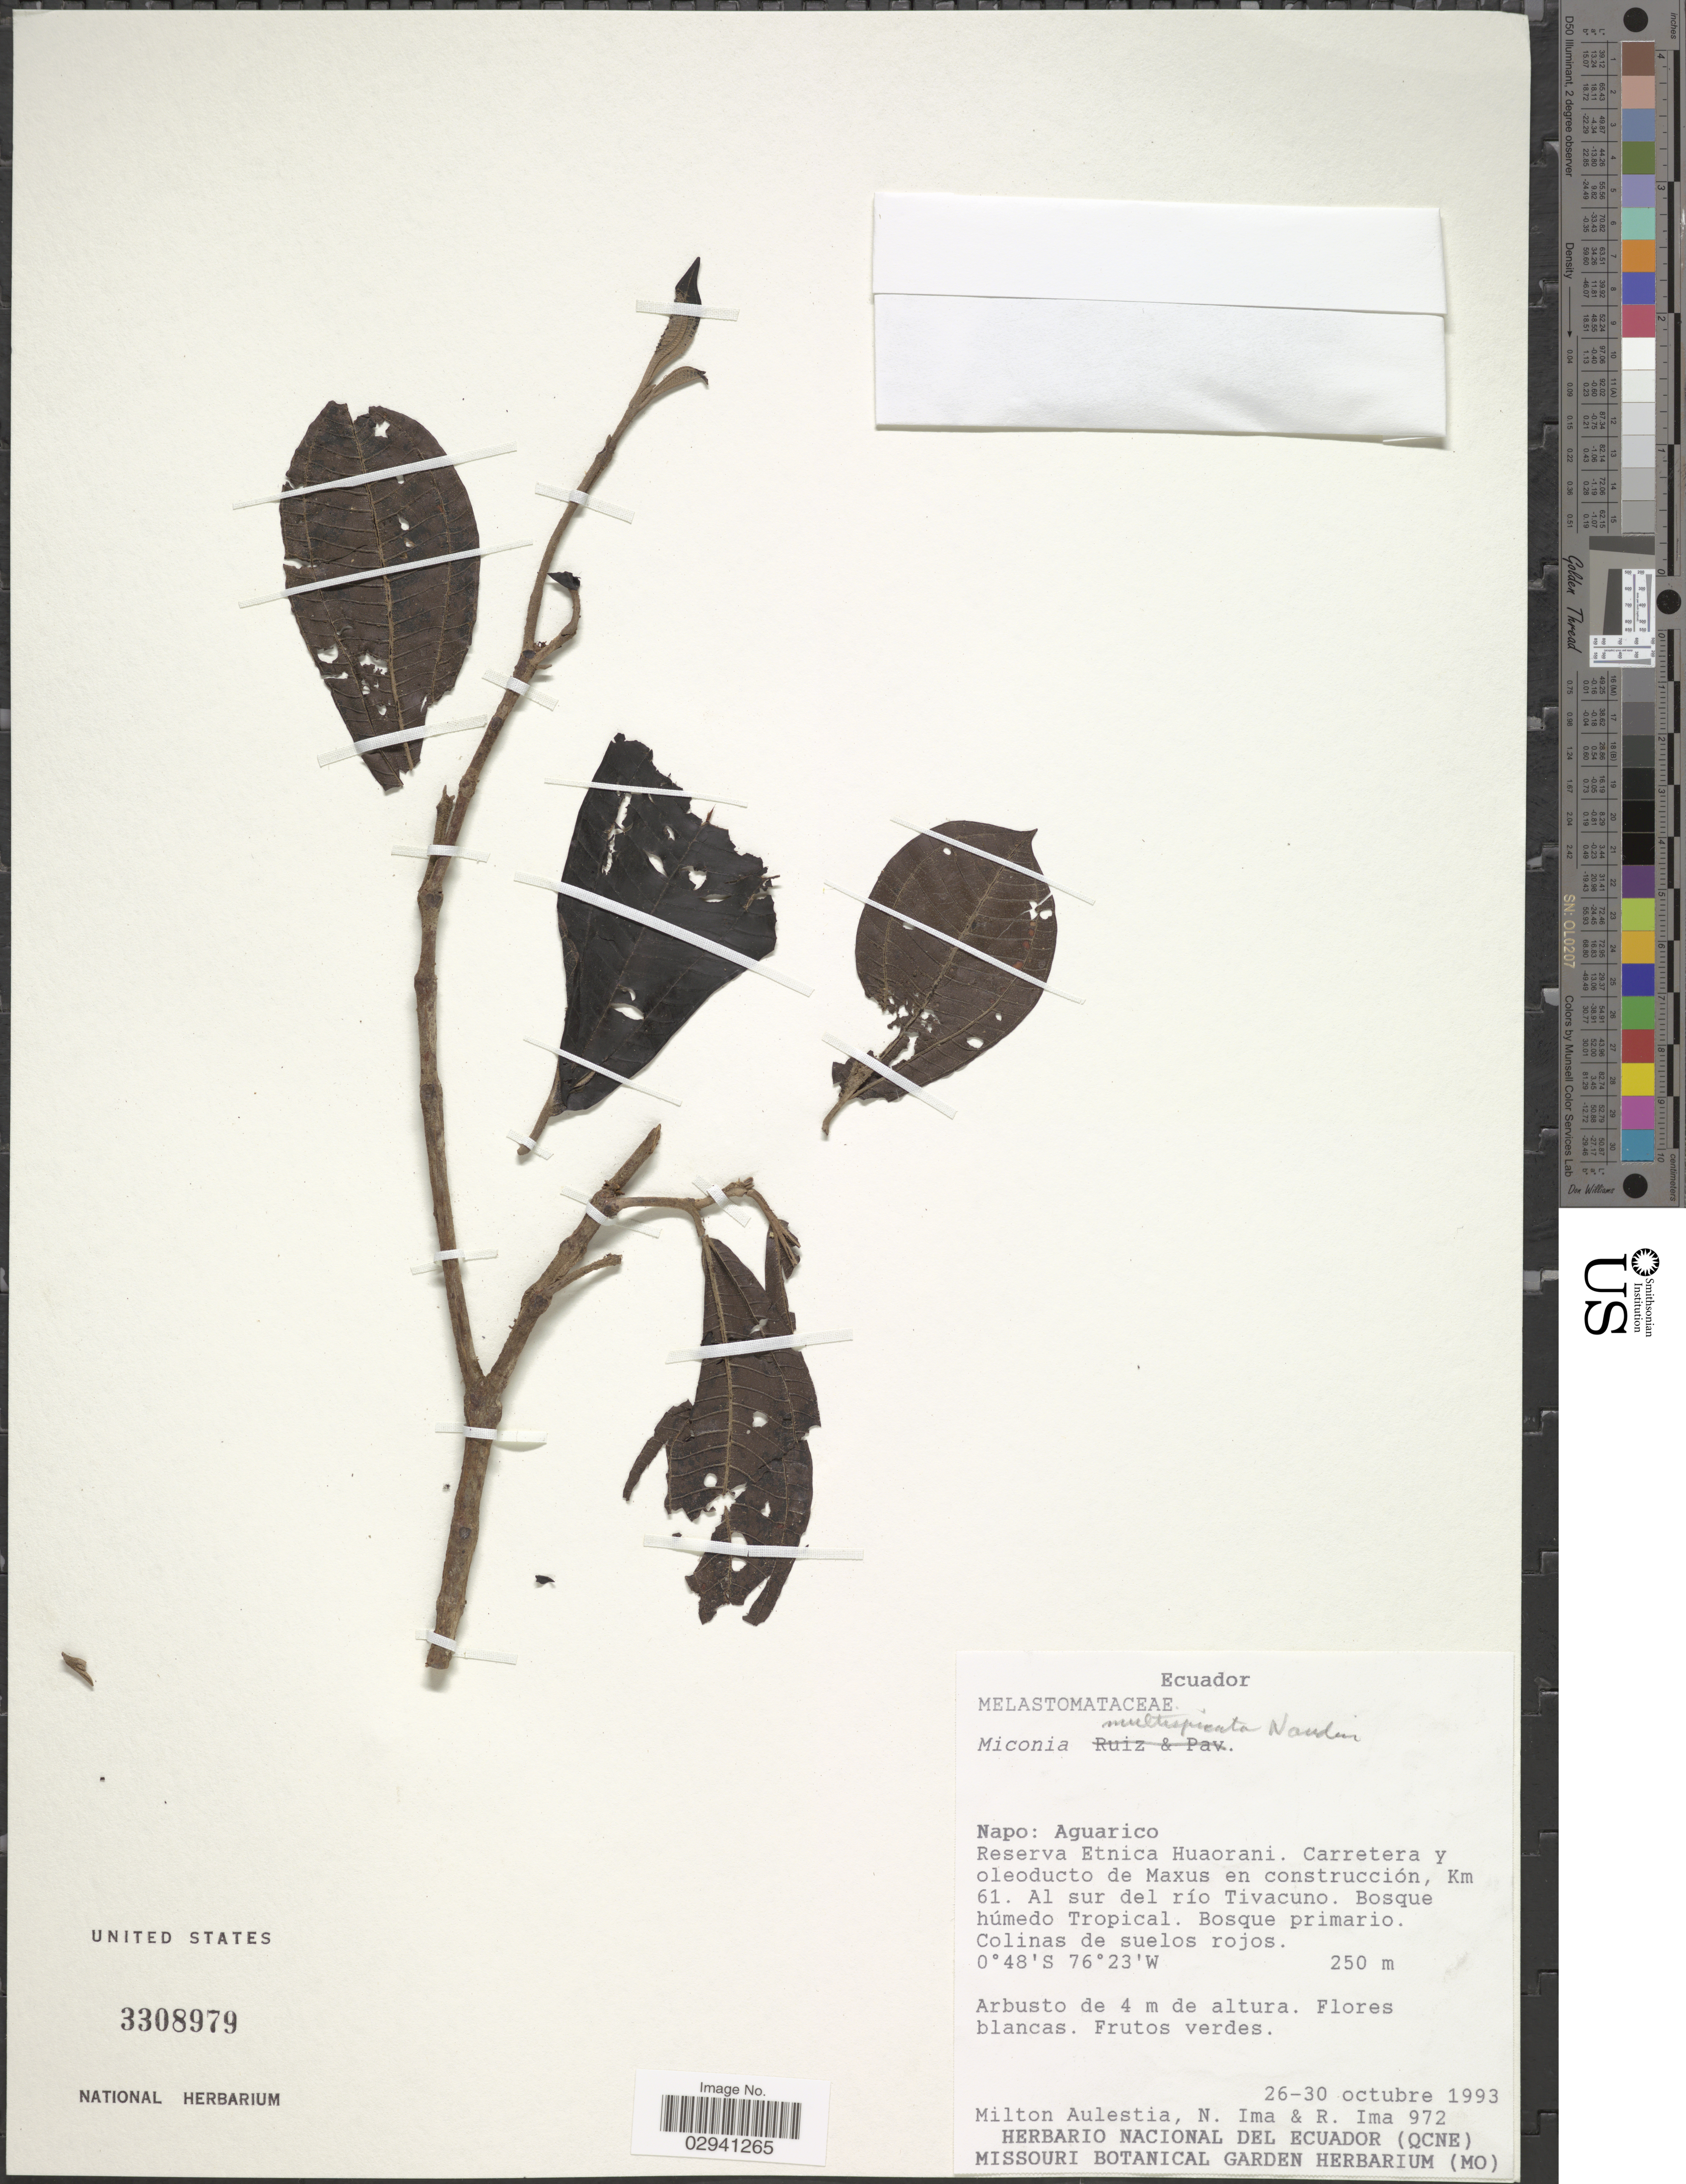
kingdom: Plantae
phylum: Tracheophyta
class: Magnoliopsida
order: Myrtales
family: Melastomataceae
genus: Miconia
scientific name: Miconia multispicata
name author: Naudin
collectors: M. Aulestia, N. Ima & R. Ima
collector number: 972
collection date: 1993-10-26/1993-10-30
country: Ecuador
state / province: Napo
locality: Napo: Aguarico. Reserva Etnica Huaorani. Carretera y oleoducto de Maxus en construcción, Km 61. Al sur del río Tivacuno.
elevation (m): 250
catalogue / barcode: US 3308979